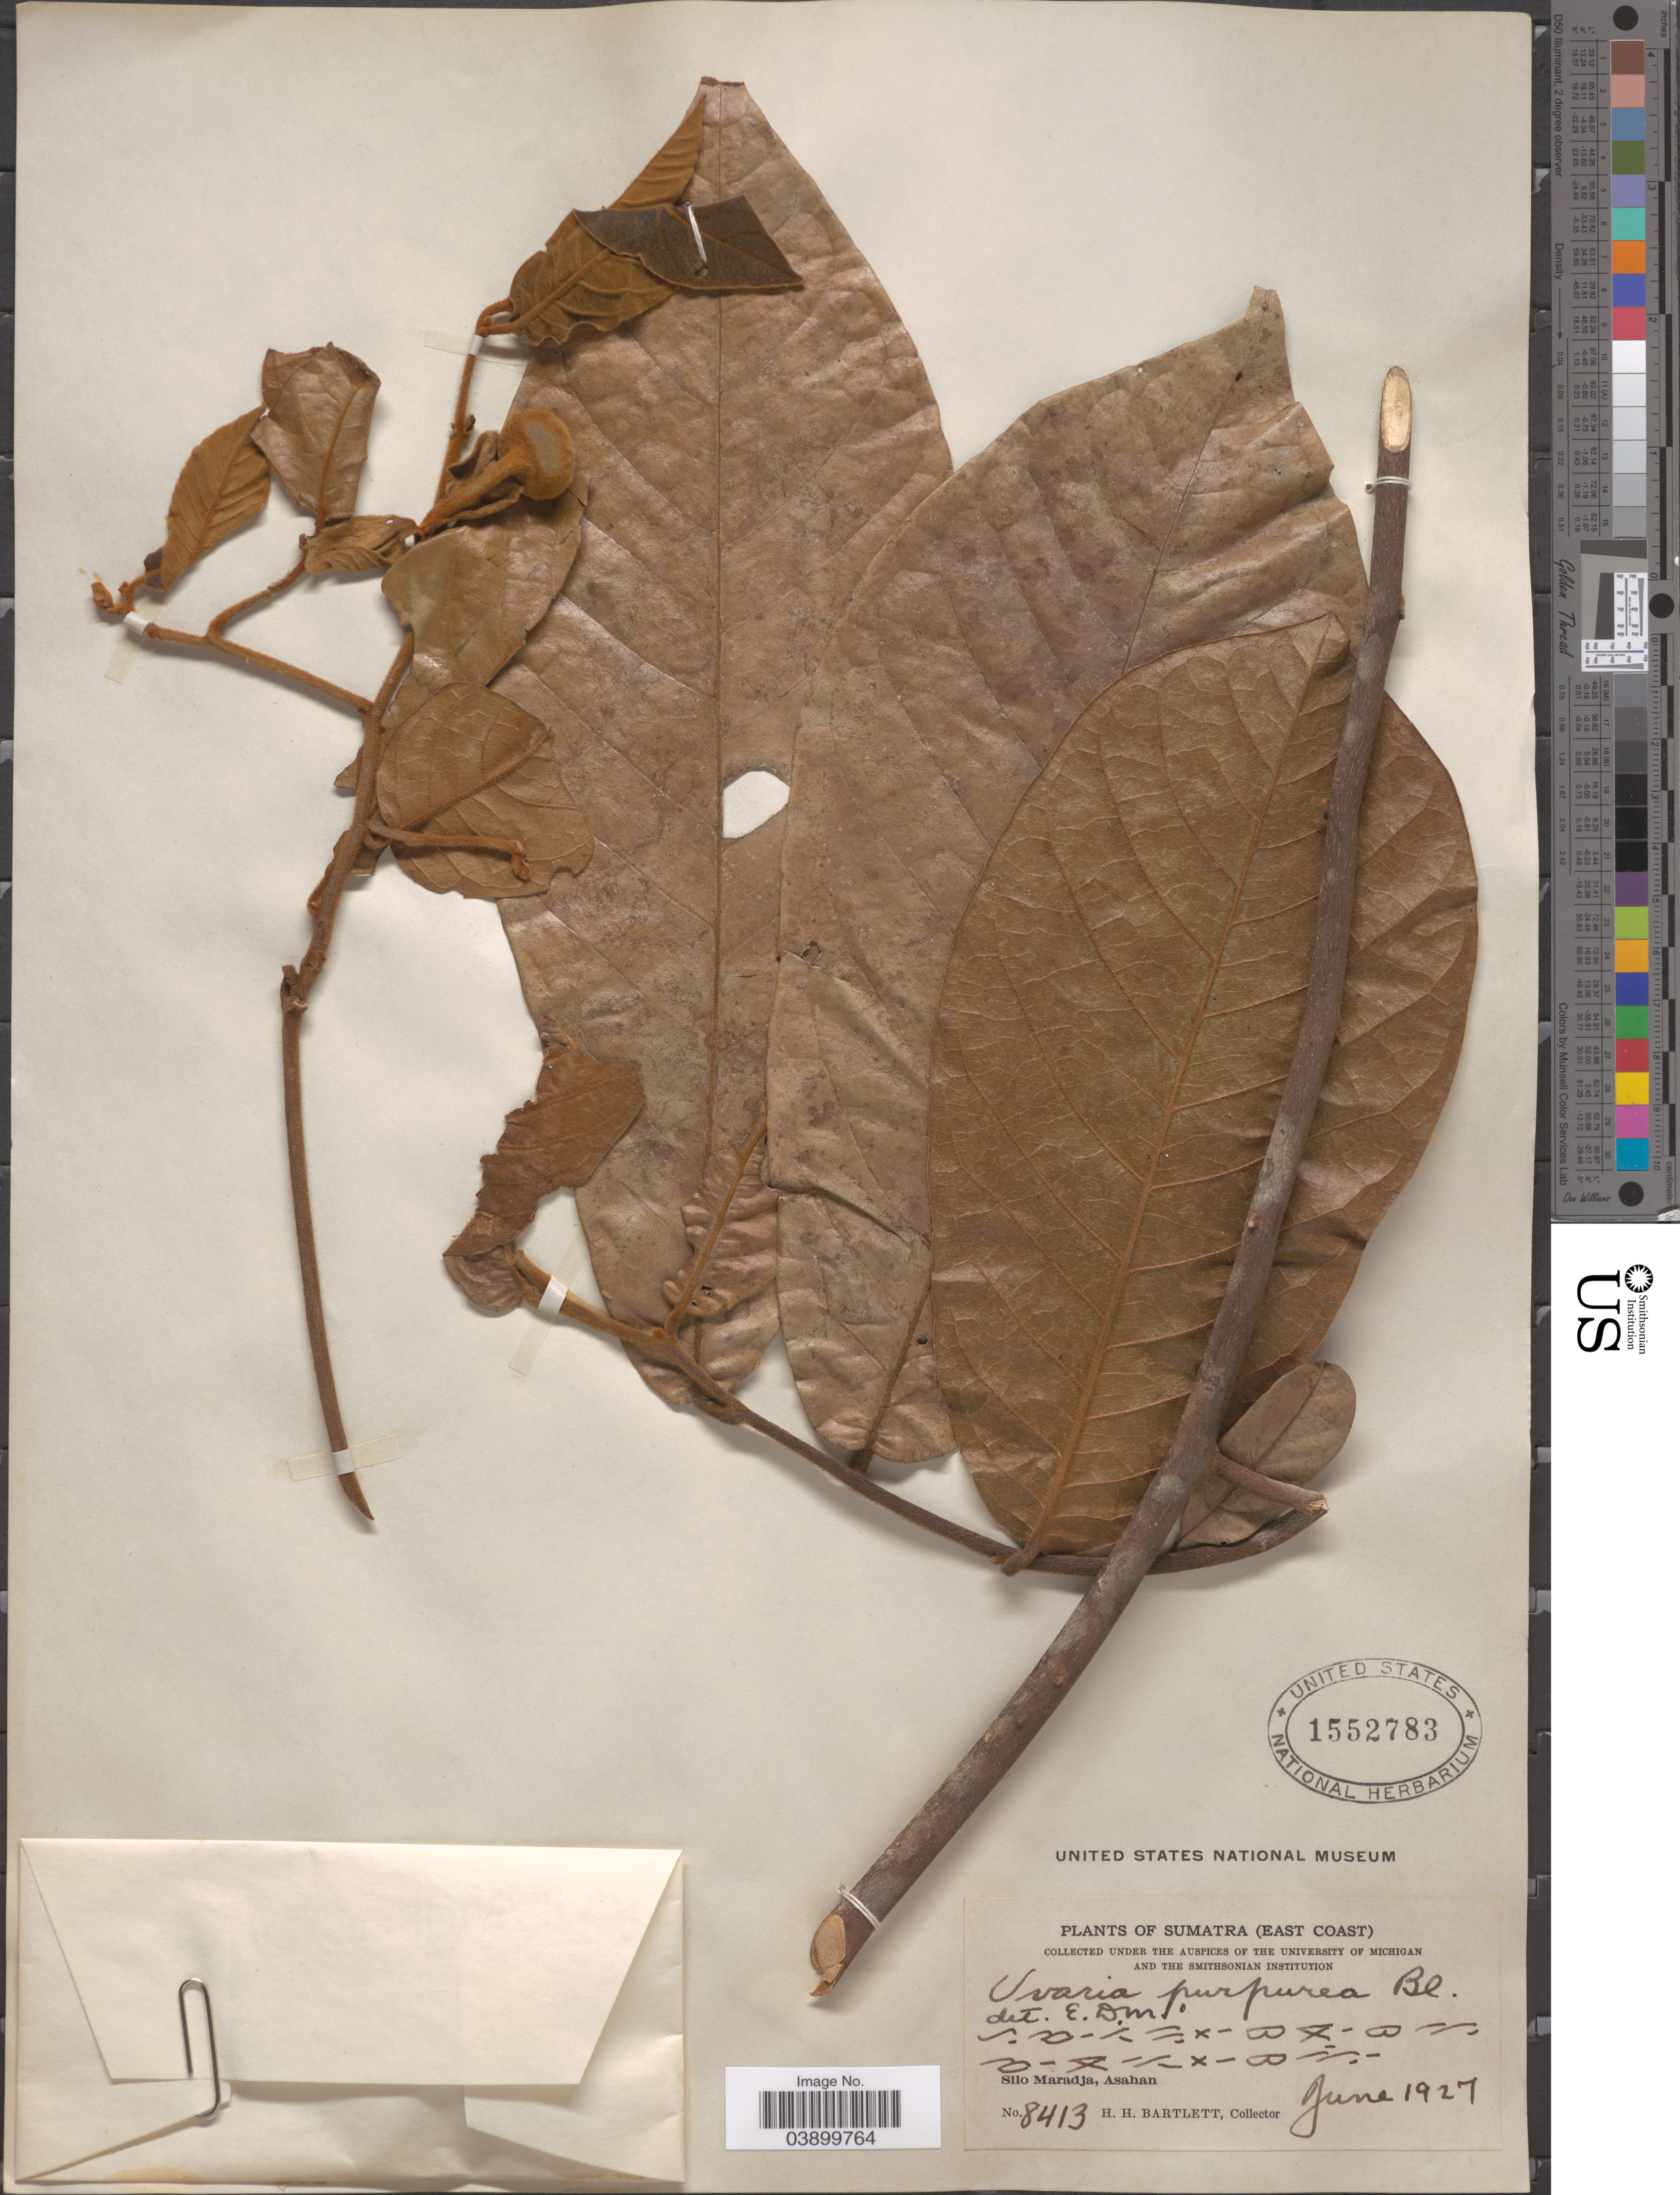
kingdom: Plantae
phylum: Tracheophyta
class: Magnoliopsida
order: Magnoliales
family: Annonaceae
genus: Uvaria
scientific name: Uvaria purpurea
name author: Blume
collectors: H. H. Bartlett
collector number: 8413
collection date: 1927-06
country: Indonesia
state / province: Sumatra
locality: East Coast. Silo Maradja, Asahan.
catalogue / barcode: US 1552783